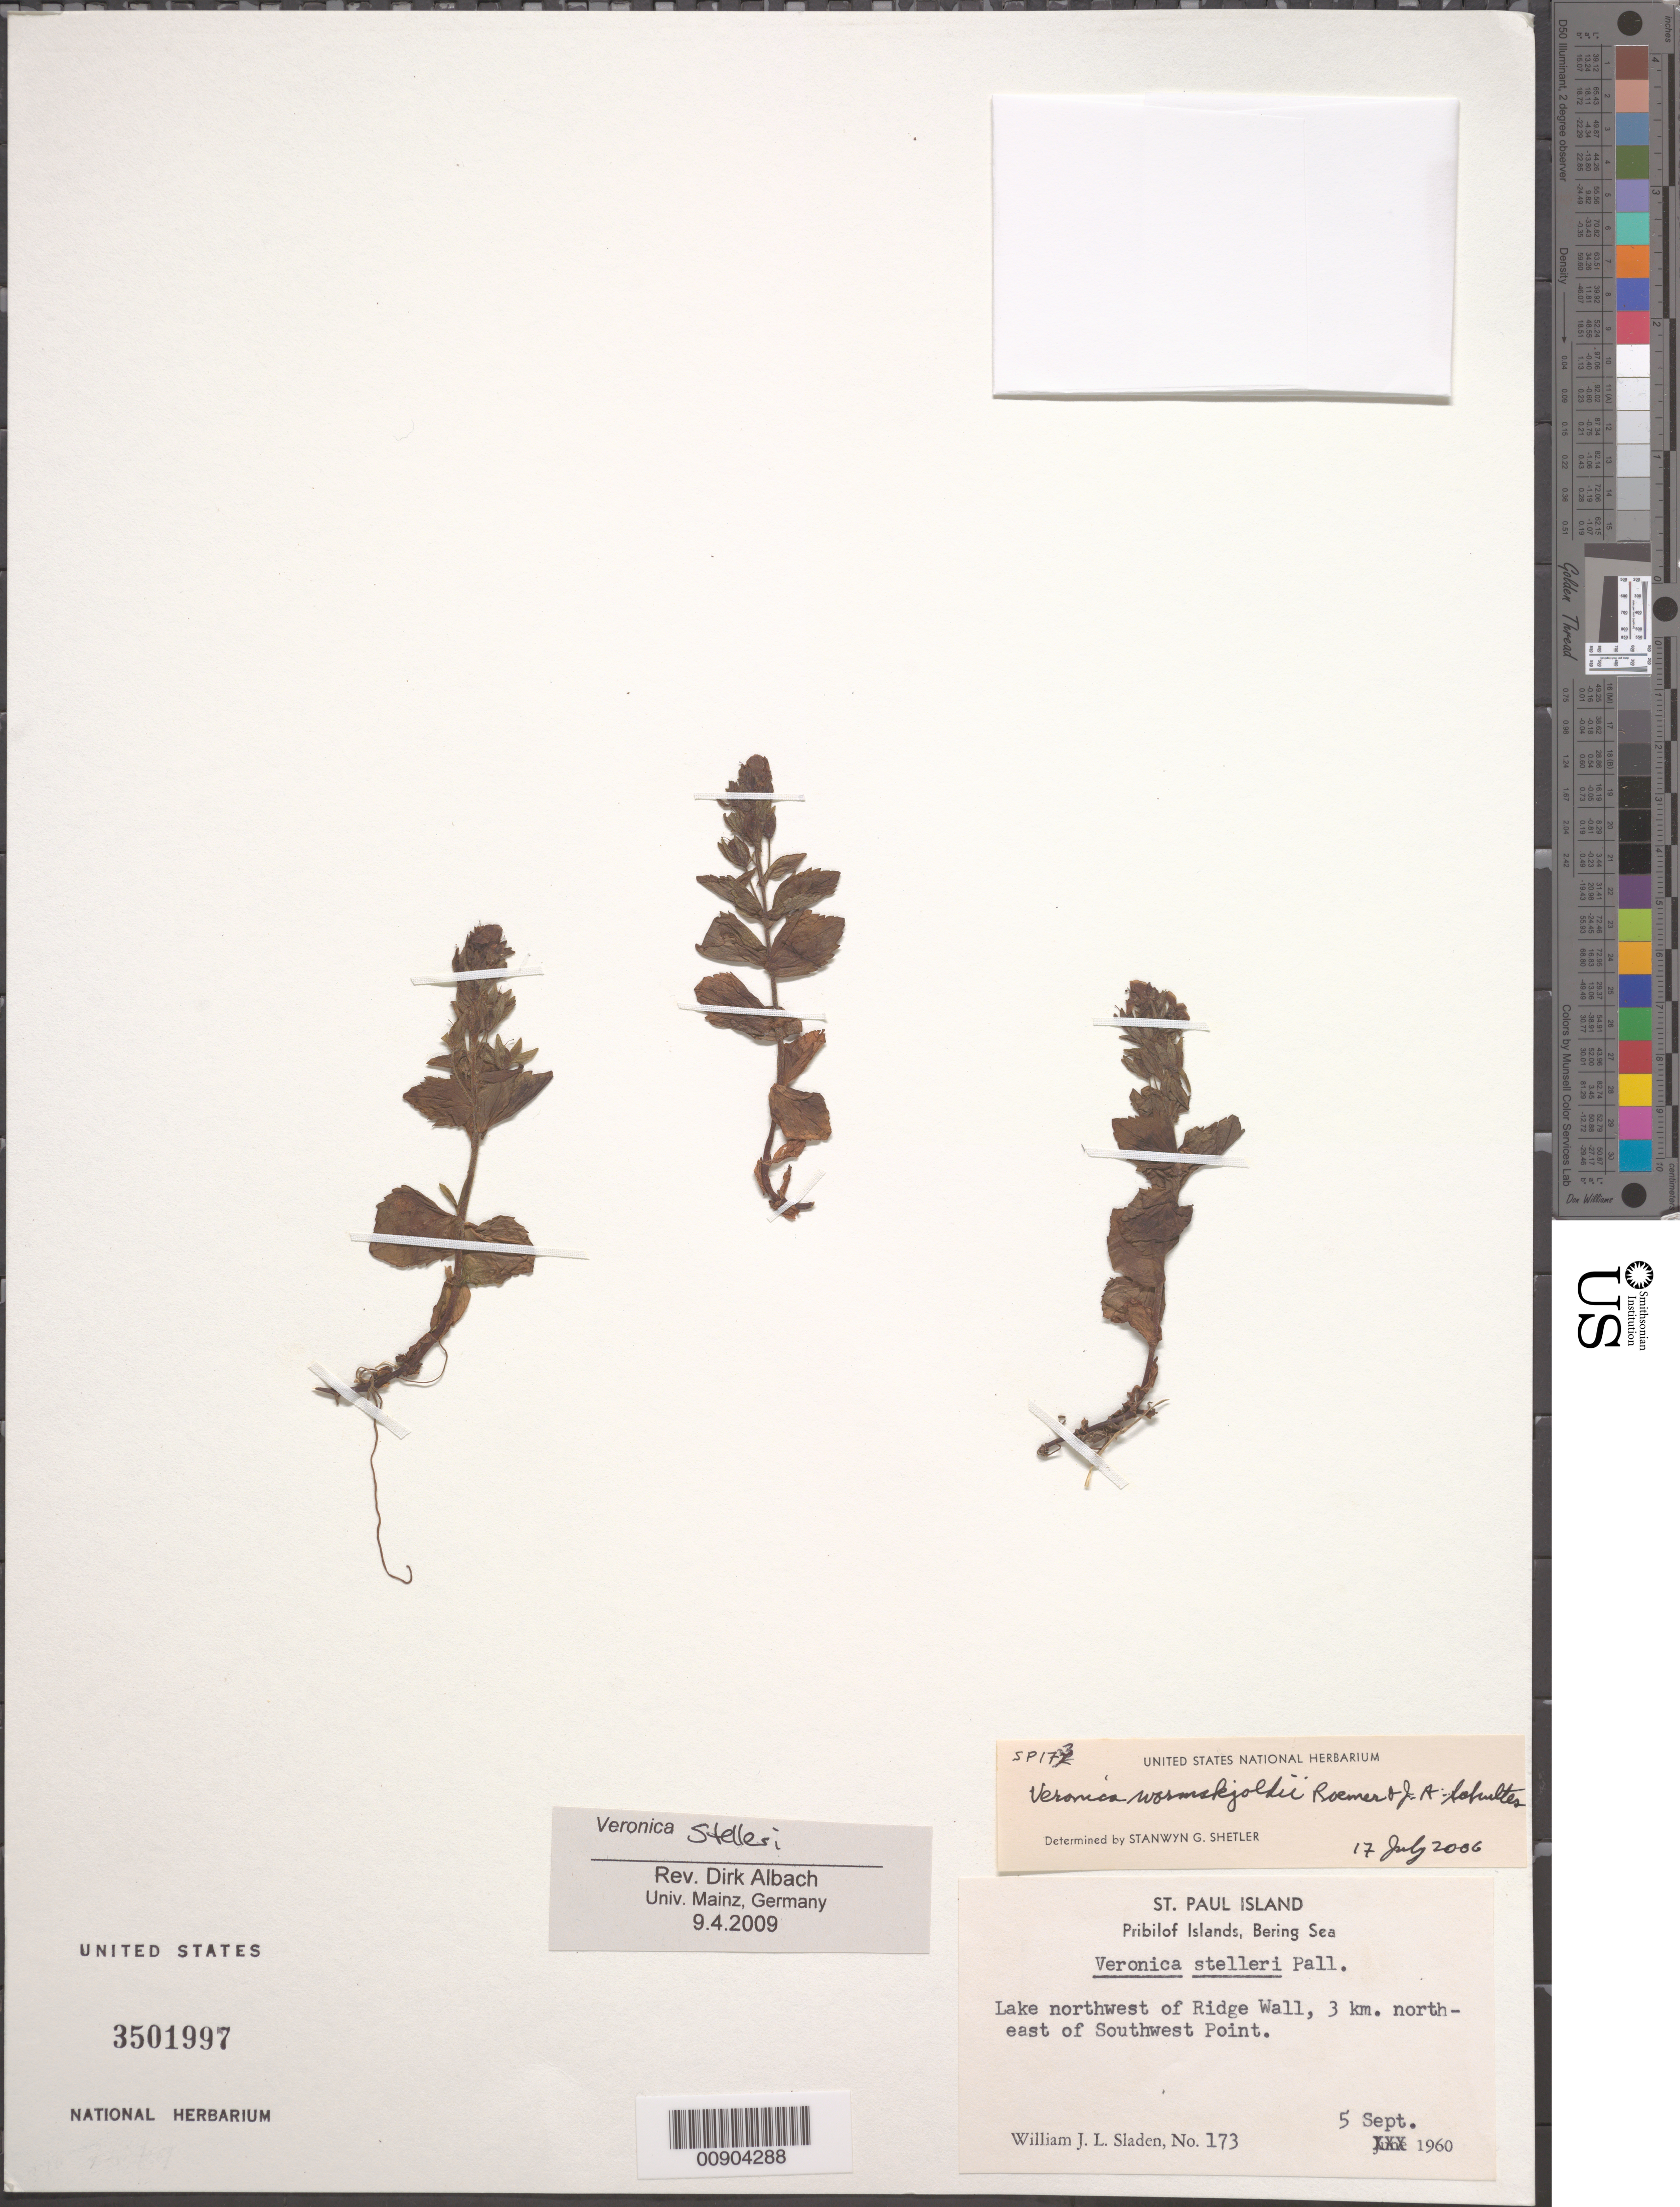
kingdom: Plantae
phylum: Tracheophyta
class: Magnoliopsida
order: Lamiales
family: Plantaginaceae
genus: Veronica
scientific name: Veronica wormskjoldii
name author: Roem. & Schult.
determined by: Shetler, Stanwyn G., (US), NMNH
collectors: W. Sladen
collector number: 173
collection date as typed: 05 Sep 1960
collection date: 1960-09-05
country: United States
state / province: Alaska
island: St. Paul Island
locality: Lake northwest of Ridge Wall, 3 km. northeast of Southwest Point., Bering Sea, Pribilof Islands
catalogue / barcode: US 3501997